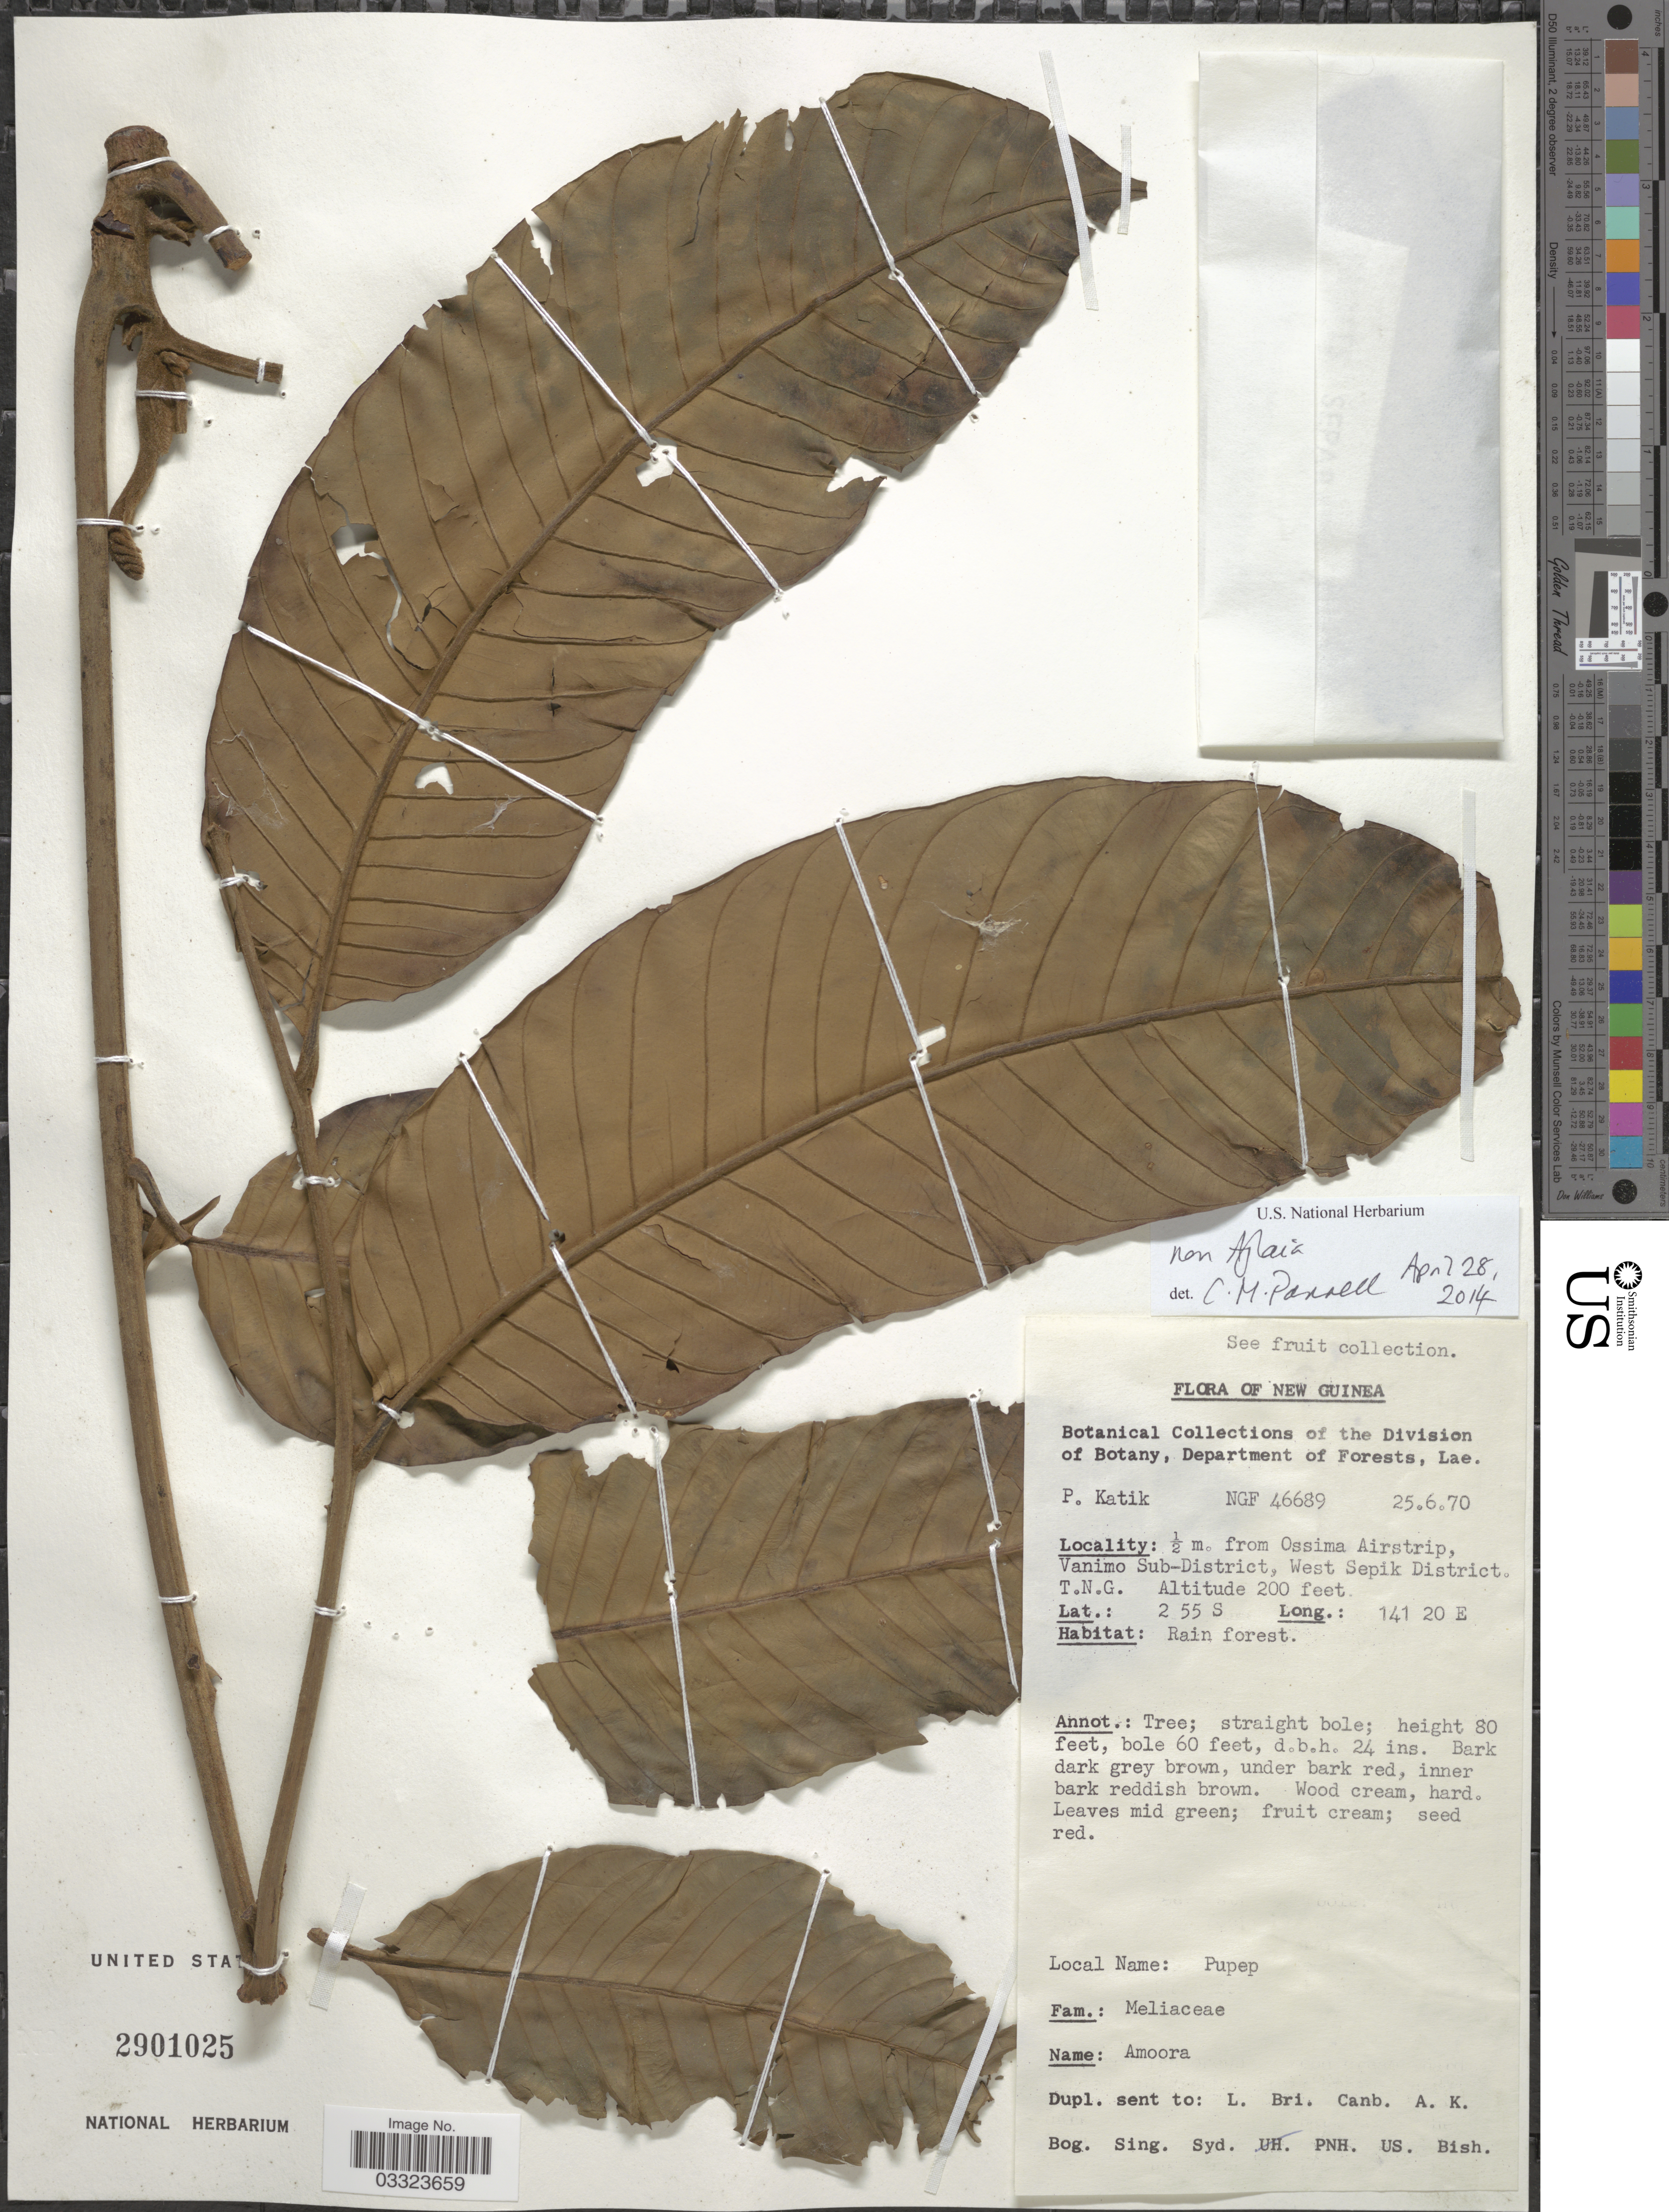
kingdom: Plantae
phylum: Tracheophyta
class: Magnoliopsida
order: Sapindales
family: Meliaceae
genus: Goniocheton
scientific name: Goniocheton brassii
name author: (Merr. & L.M. Perry) Hauenschild & Holzmeyer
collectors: P. Katik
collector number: NGF 46689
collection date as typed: Transcribed d/m/y: 25/6/70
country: Papua New Guinea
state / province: Sandaun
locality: New Guinea. ½ m. from Ossima Airstrip, Vanimo Sub-District, West Sepik District.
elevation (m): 61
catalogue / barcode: US 2901025